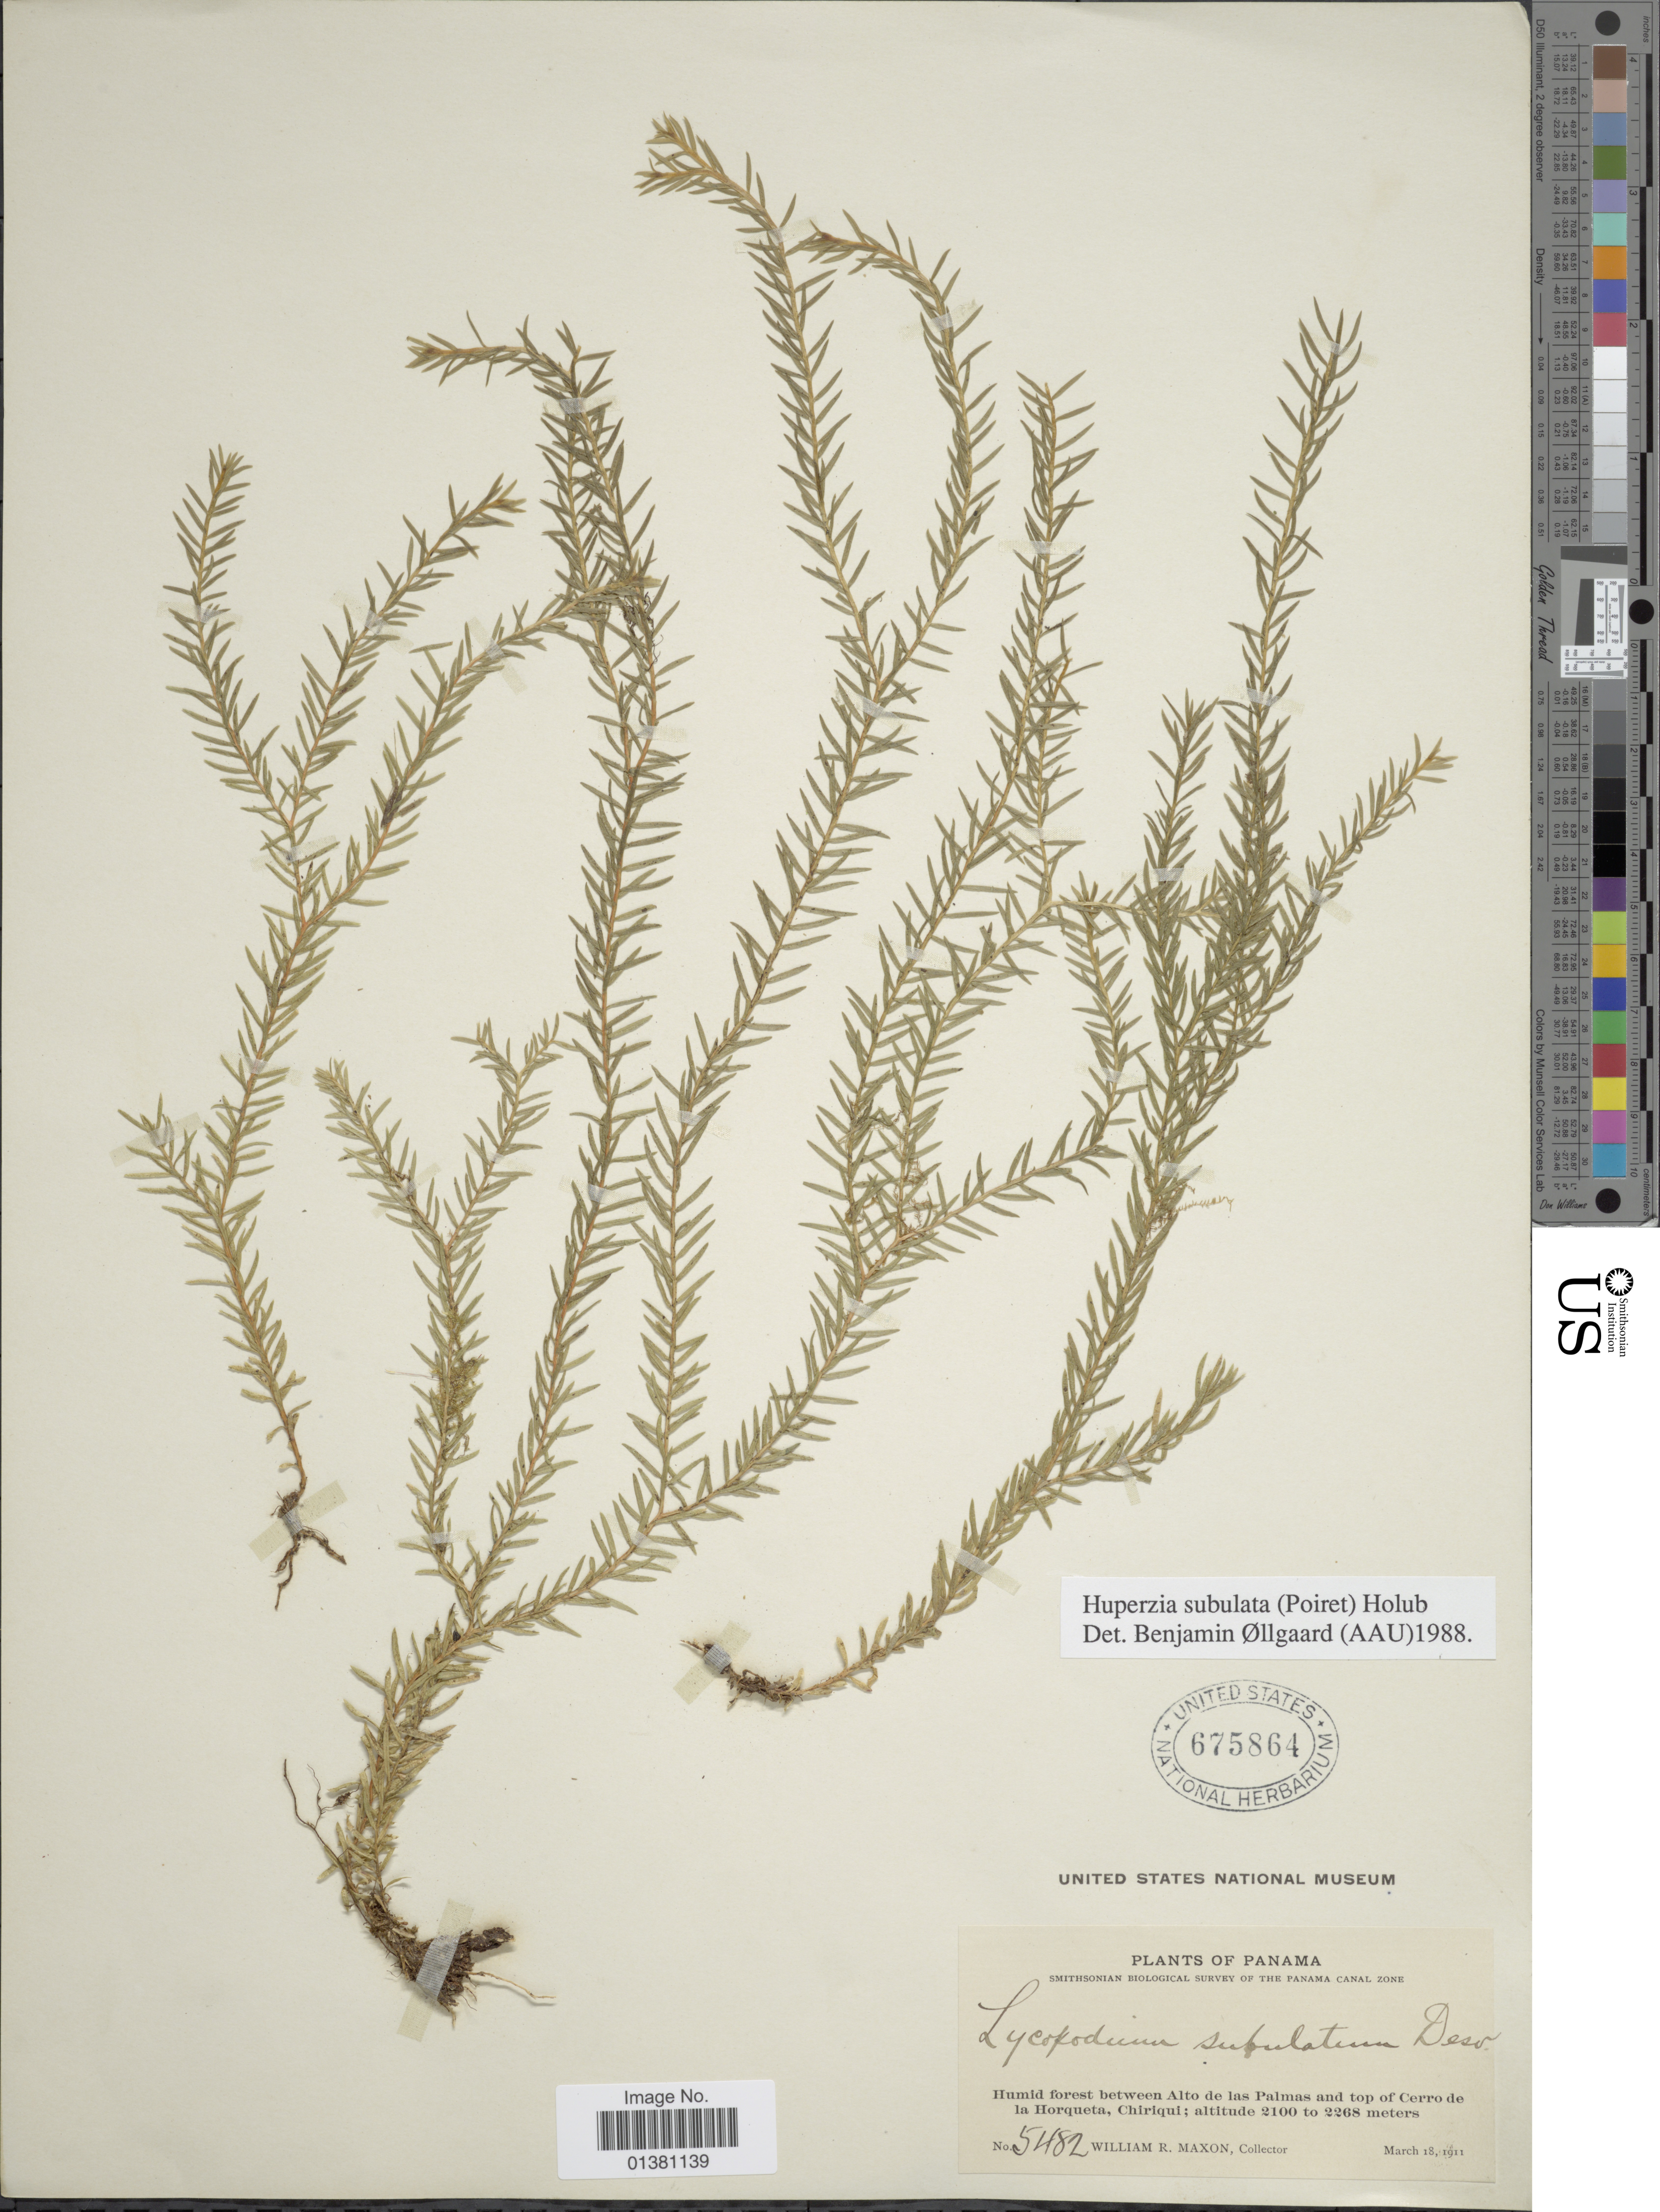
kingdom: Plantae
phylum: Tracheophyta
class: Lycopodiopsida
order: Lycopodiales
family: Lycopodiaceae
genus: Phlegmariurus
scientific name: Phlegmariurus subulatus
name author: (Desv. ex Poir.) B. Øllg.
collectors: W. R. Maxon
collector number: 5482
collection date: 1911-03-18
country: Panama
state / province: Chiriqui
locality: Humid foreest between Alto de las Palmas and top of Cerro de la Horqueta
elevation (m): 2100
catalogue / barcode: US 675864